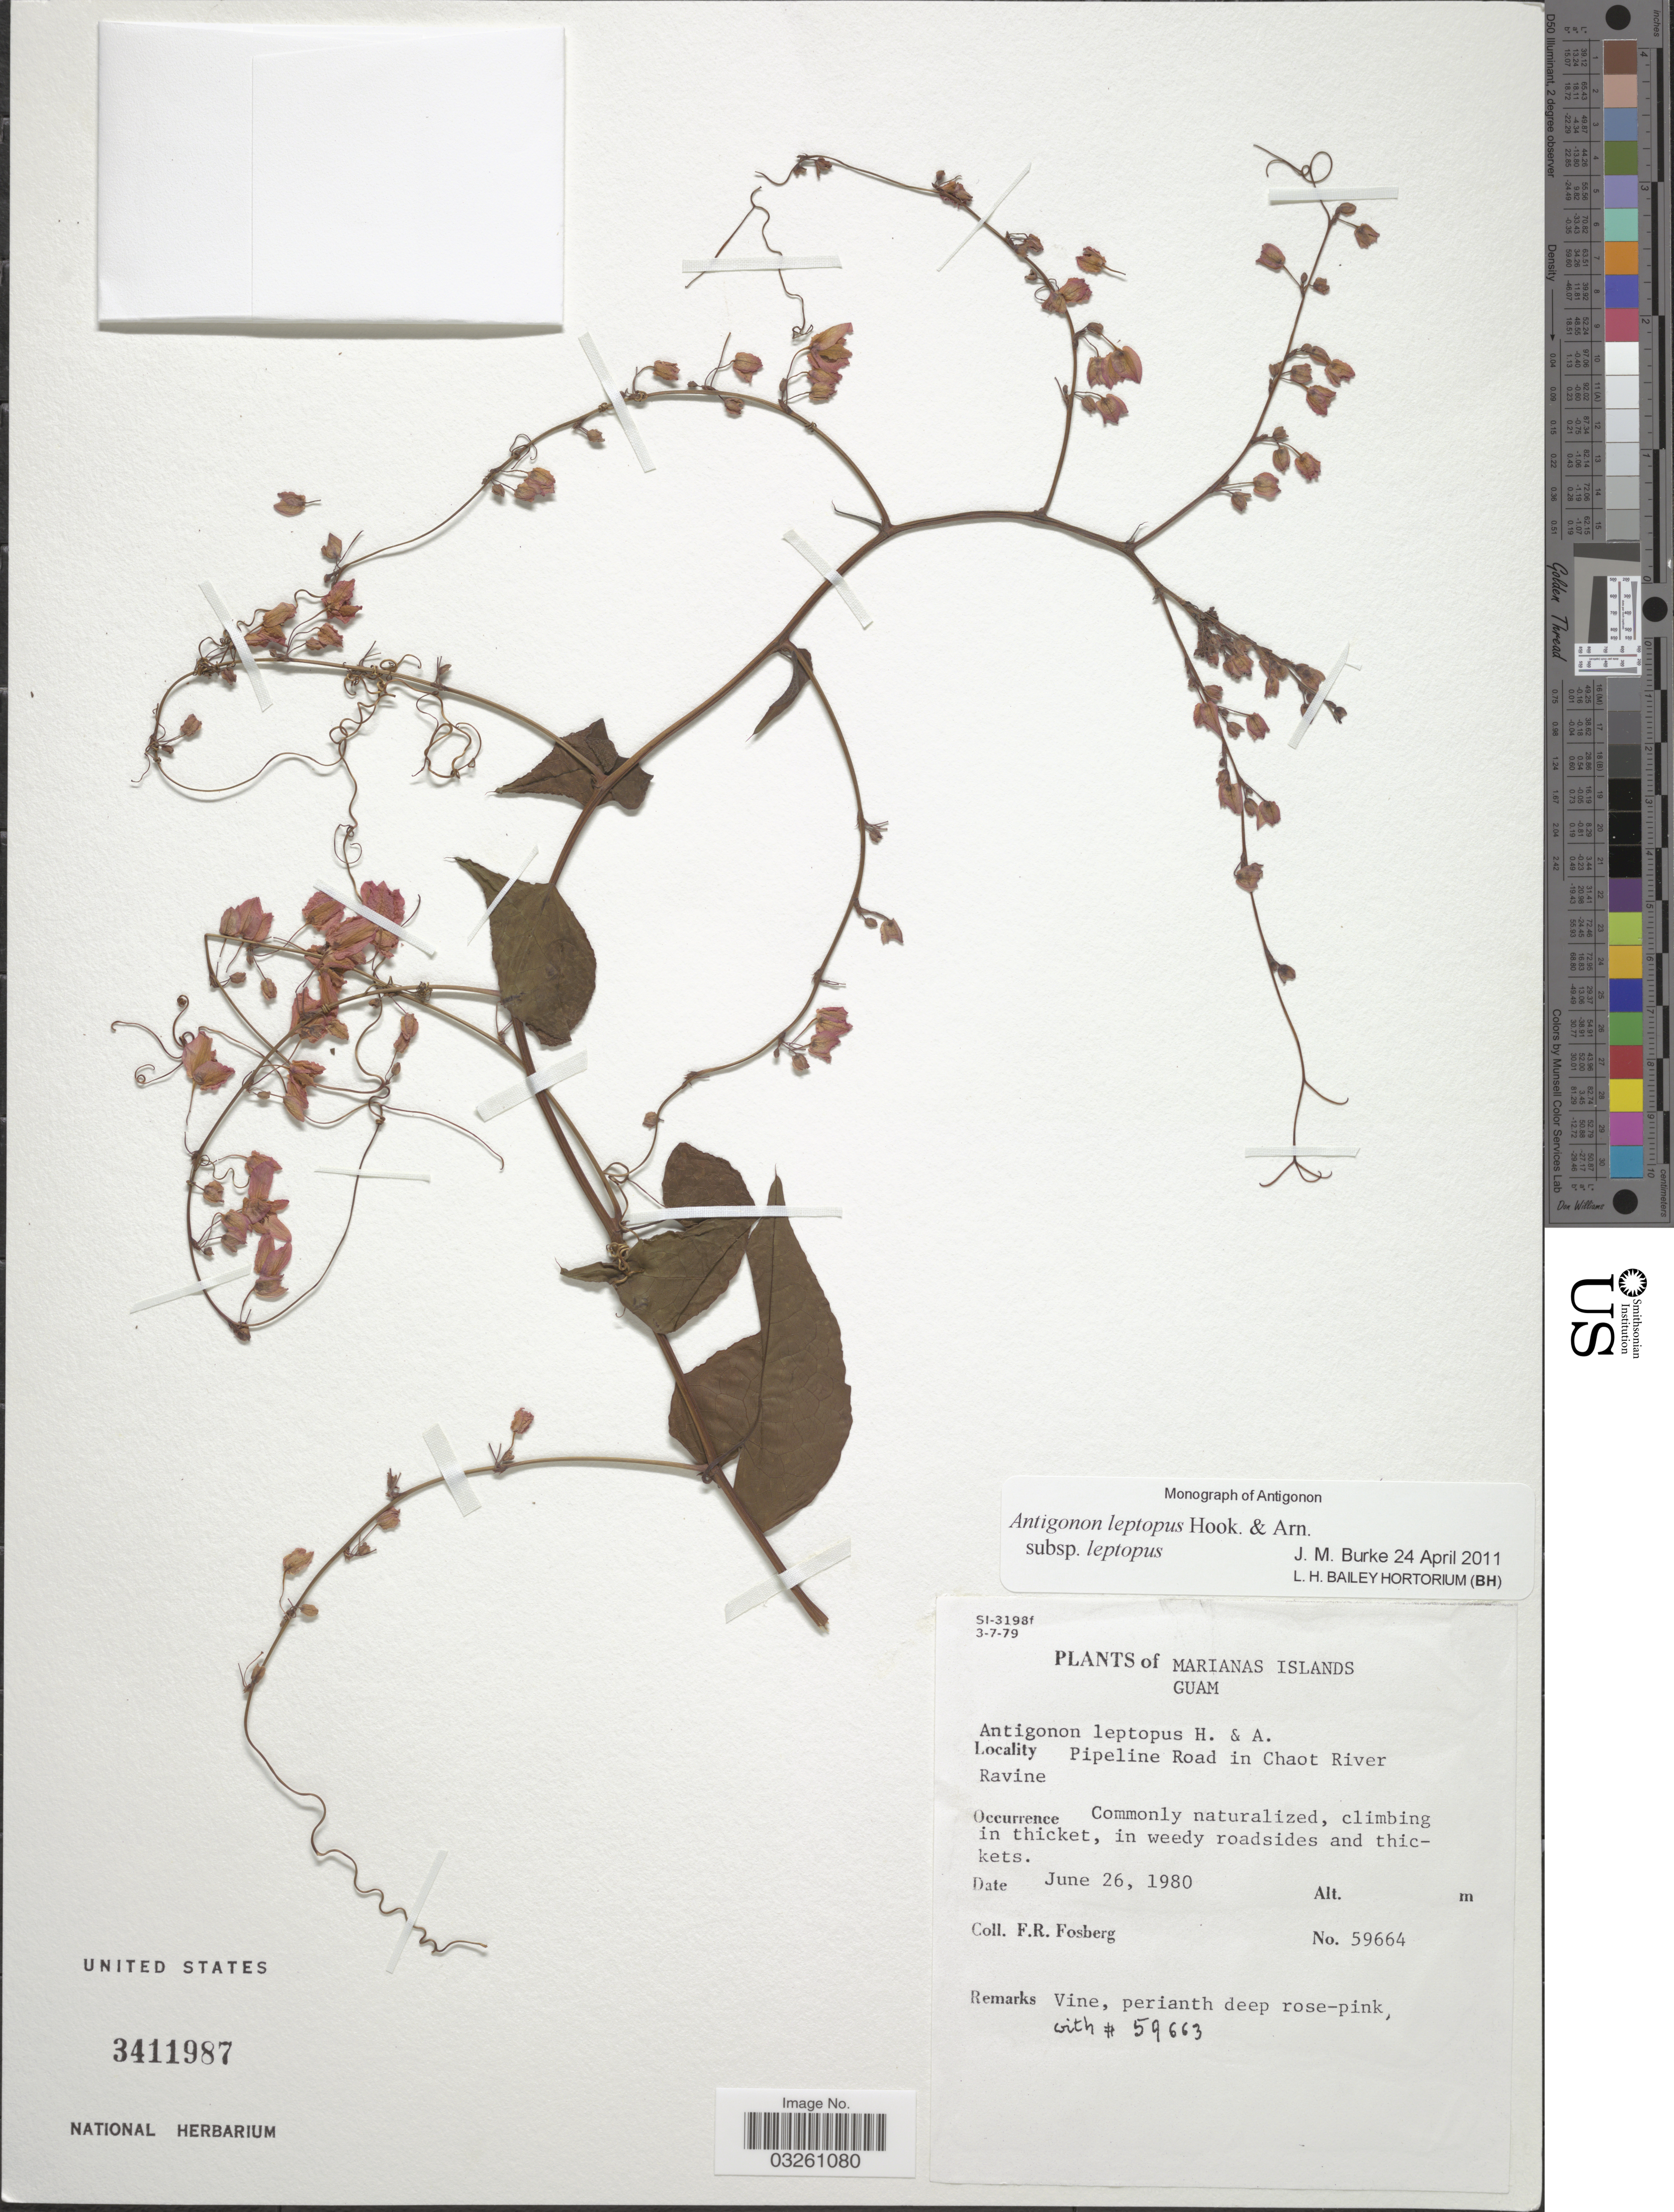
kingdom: Plantae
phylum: Tracheophyta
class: Magnoliopsida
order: Caryophyllales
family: Polygonaceae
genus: Antigonon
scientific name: Antigonon leptopus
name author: Hook. & Arn.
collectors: F. R. Fosberg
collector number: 59664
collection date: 1980-06-26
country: Guam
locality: Marianas Islands. Pipeline Road in Chaot River Ravine.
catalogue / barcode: US 3411987